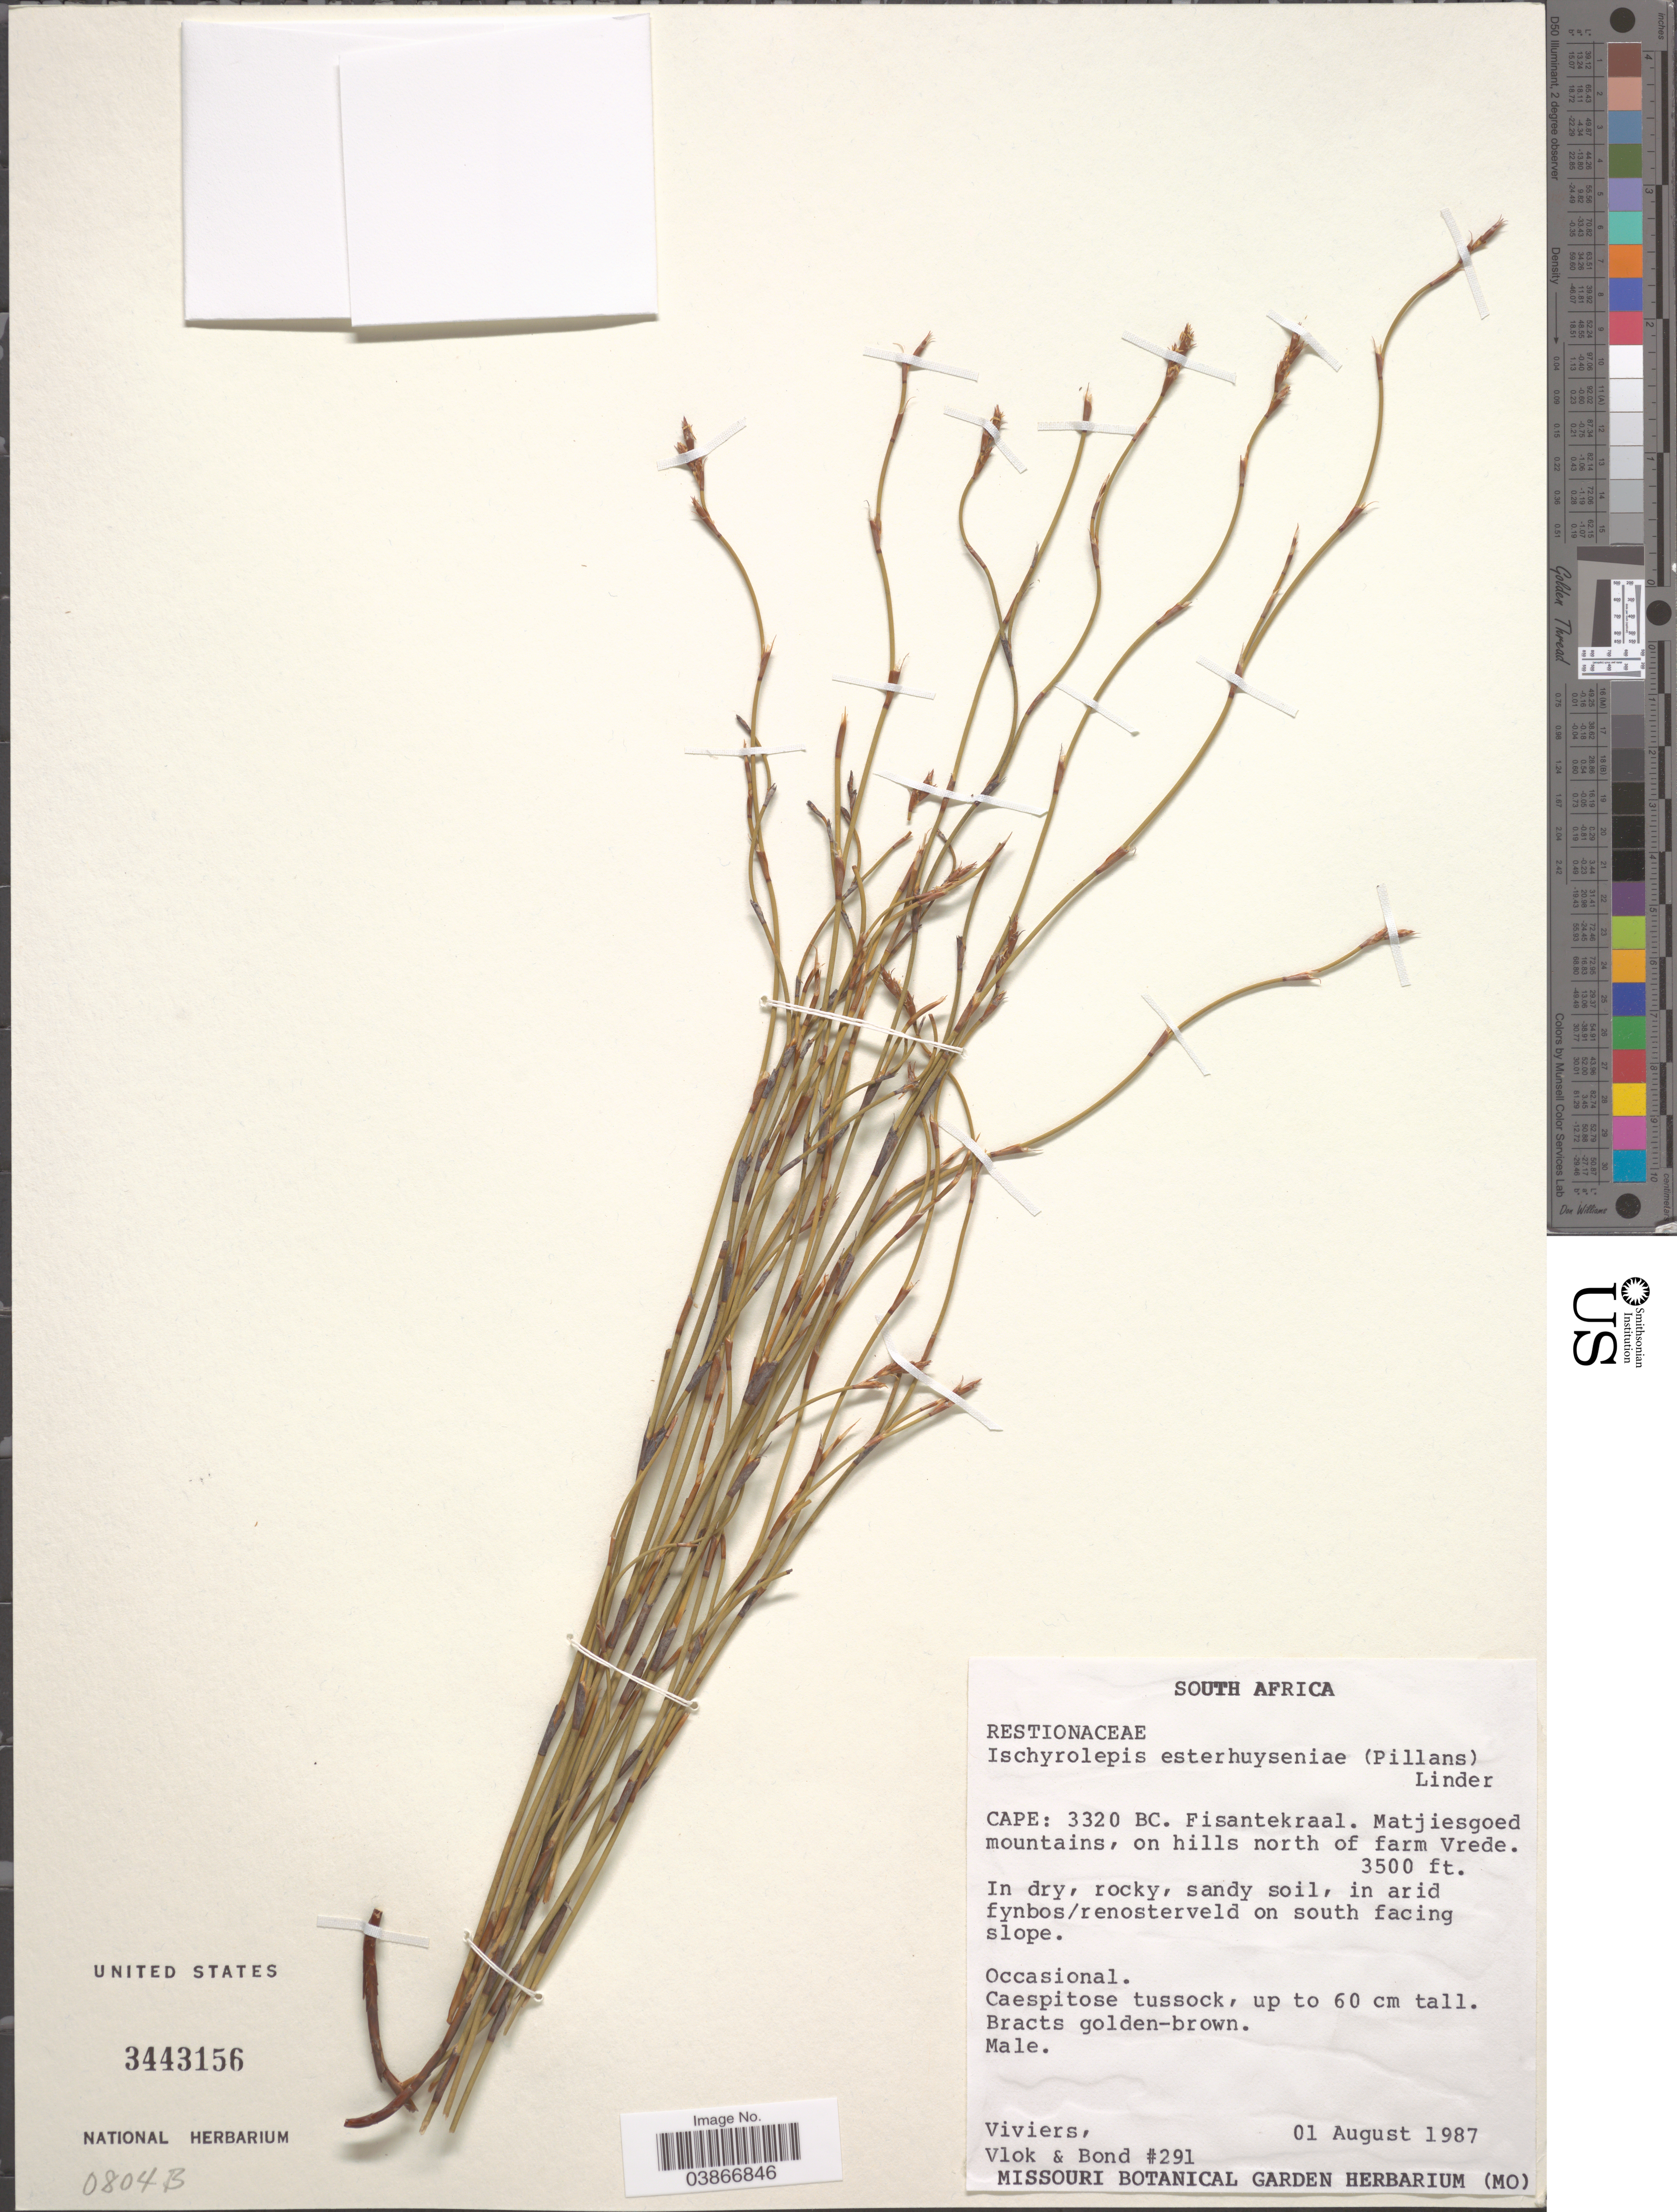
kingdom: Plantae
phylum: Tracheophyta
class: Liliopsida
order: Poales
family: Restionaceae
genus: Restio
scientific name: Restio esterhuyseniae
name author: Pillans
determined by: Strong, Mark T., (BOT), Smithsonian Institution - National Museum of Natural History (UNITED STATES)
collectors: Viviers, Vlok & -. Bond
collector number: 291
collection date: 1987-08-01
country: South Africa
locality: Cape: 3320 BC. Fisantekraal. Matjiesgoed mountains, on hills north of farm Vrede. On south facing slope.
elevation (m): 1067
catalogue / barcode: US 3443156